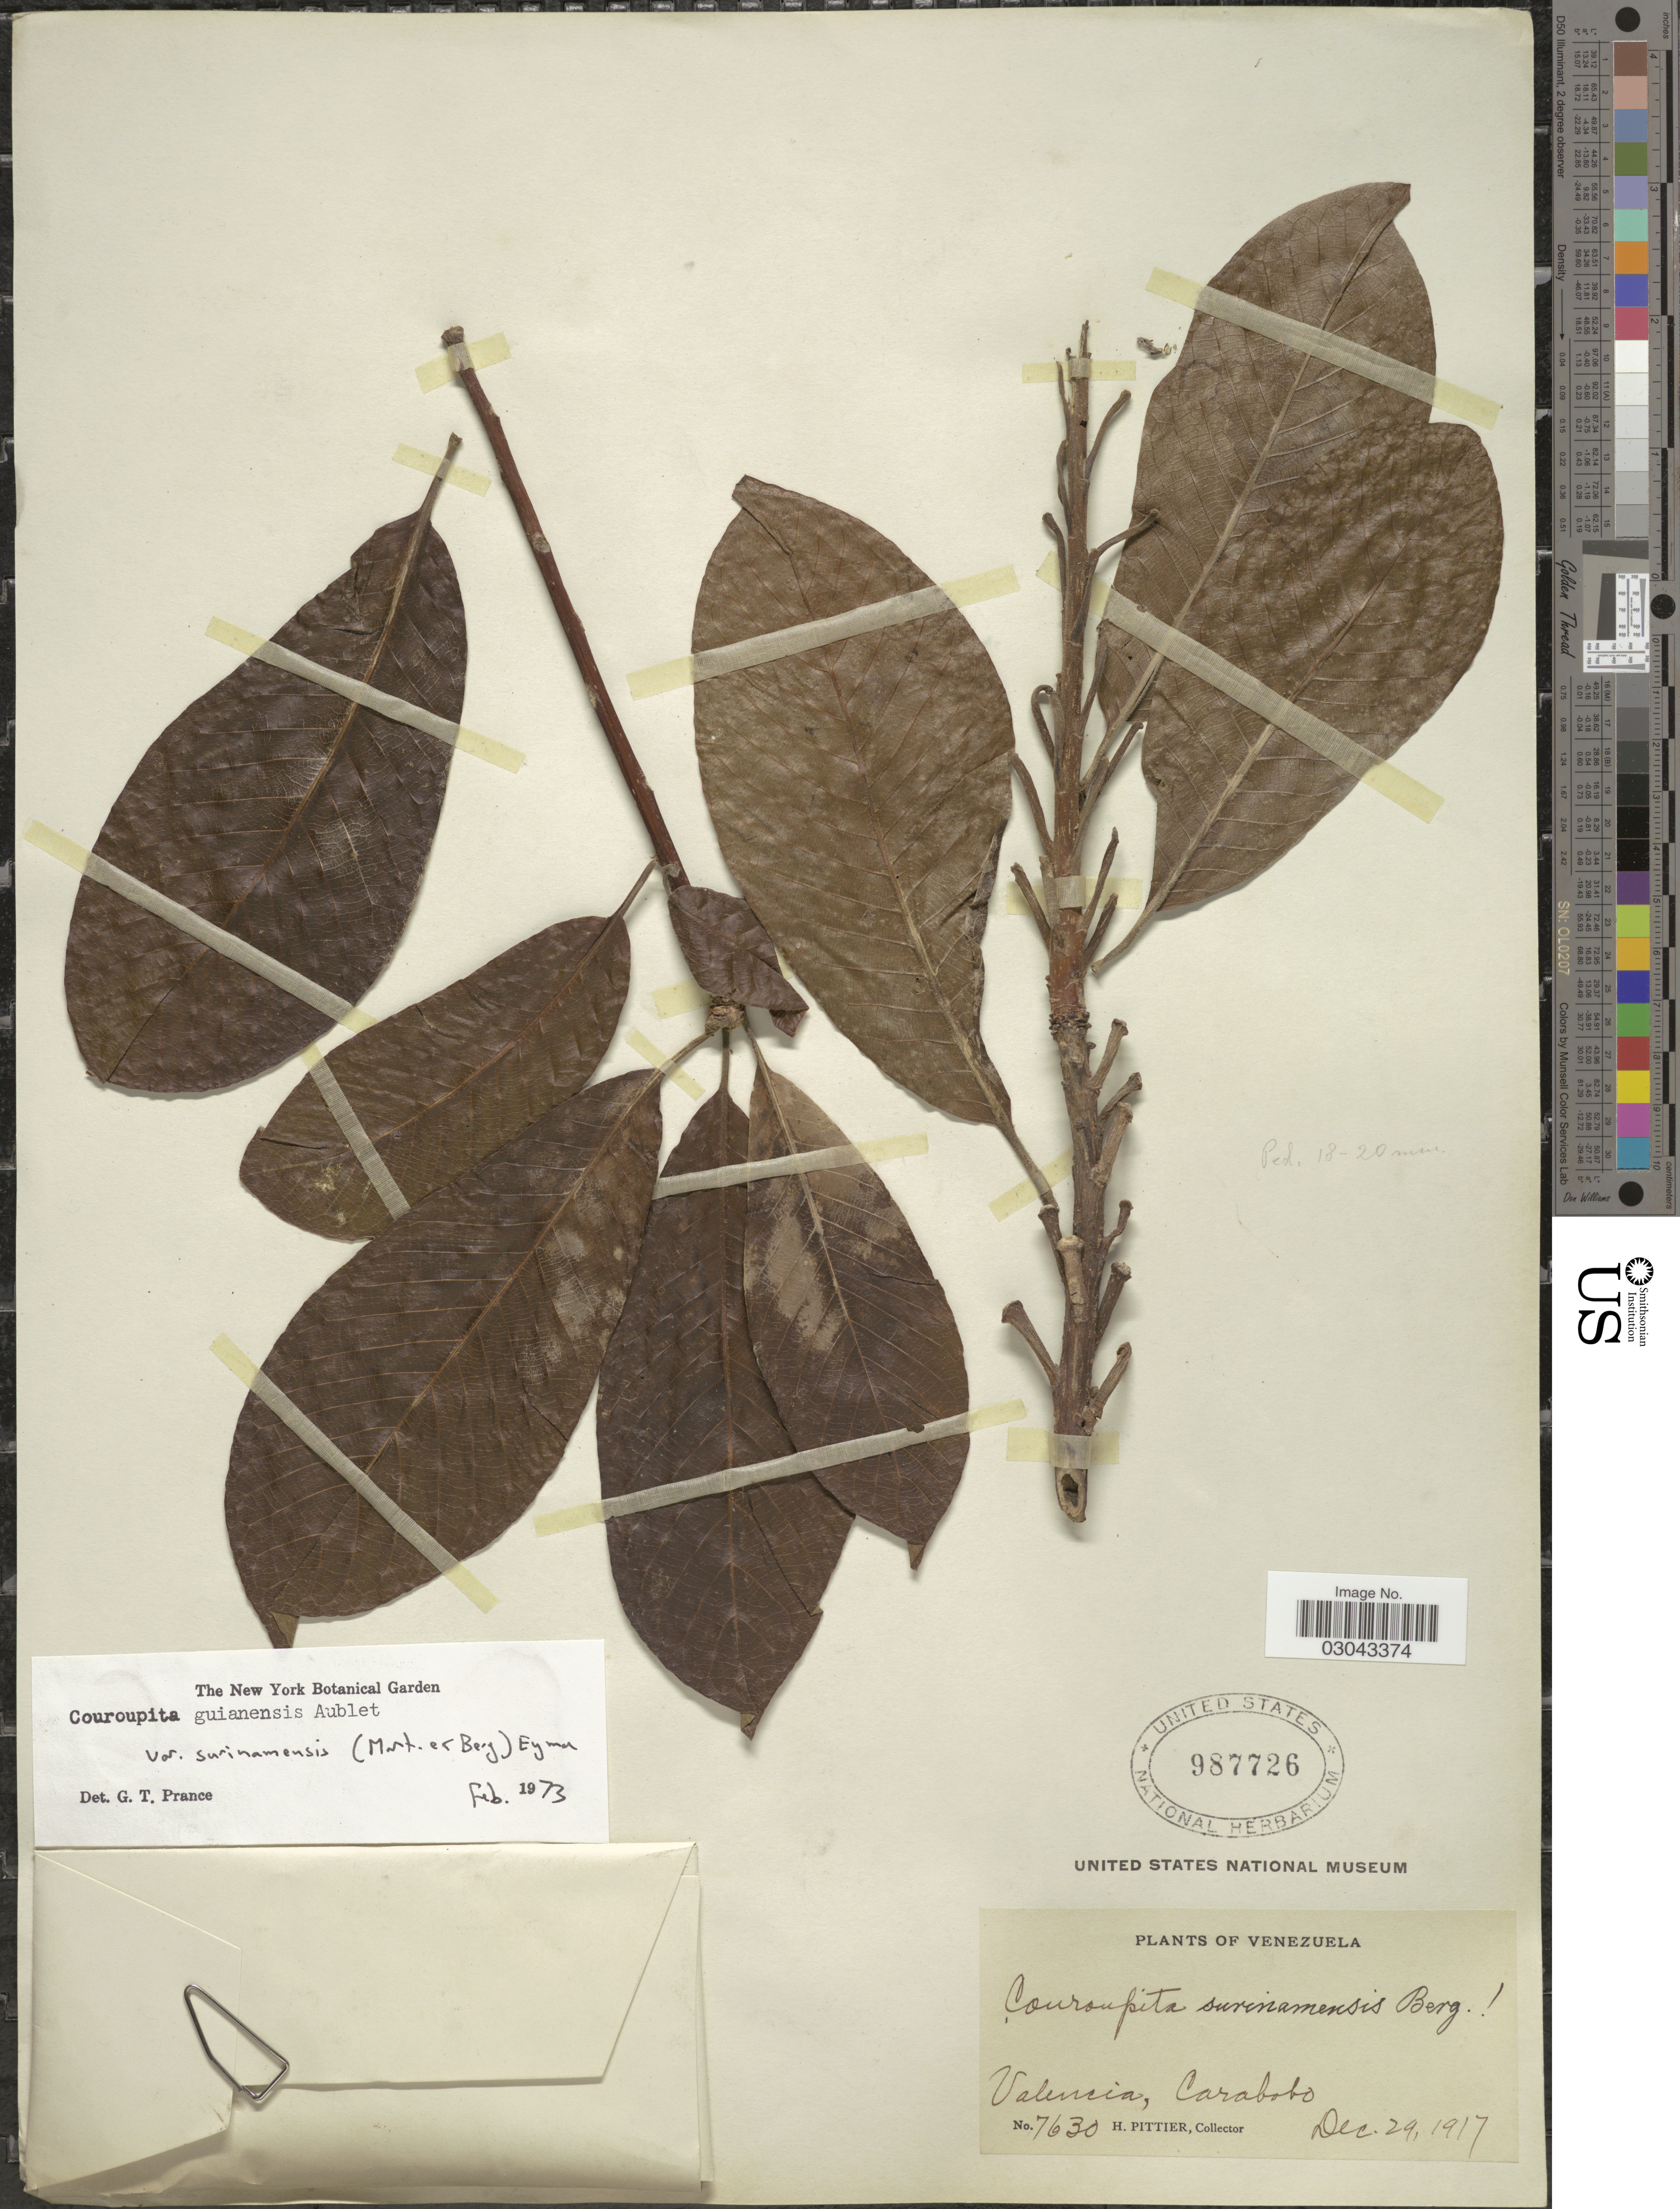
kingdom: Plantae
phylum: Tracheophyta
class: Magnoliopsida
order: Ericales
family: Lecythidaceae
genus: Couroupita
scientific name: Couroupita guianensis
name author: Aubl.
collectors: H. F. Pittier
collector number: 7630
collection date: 1917-12-29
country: Venezuela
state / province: Carabobo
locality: Valencia, Carabobo.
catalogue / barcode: US 987726